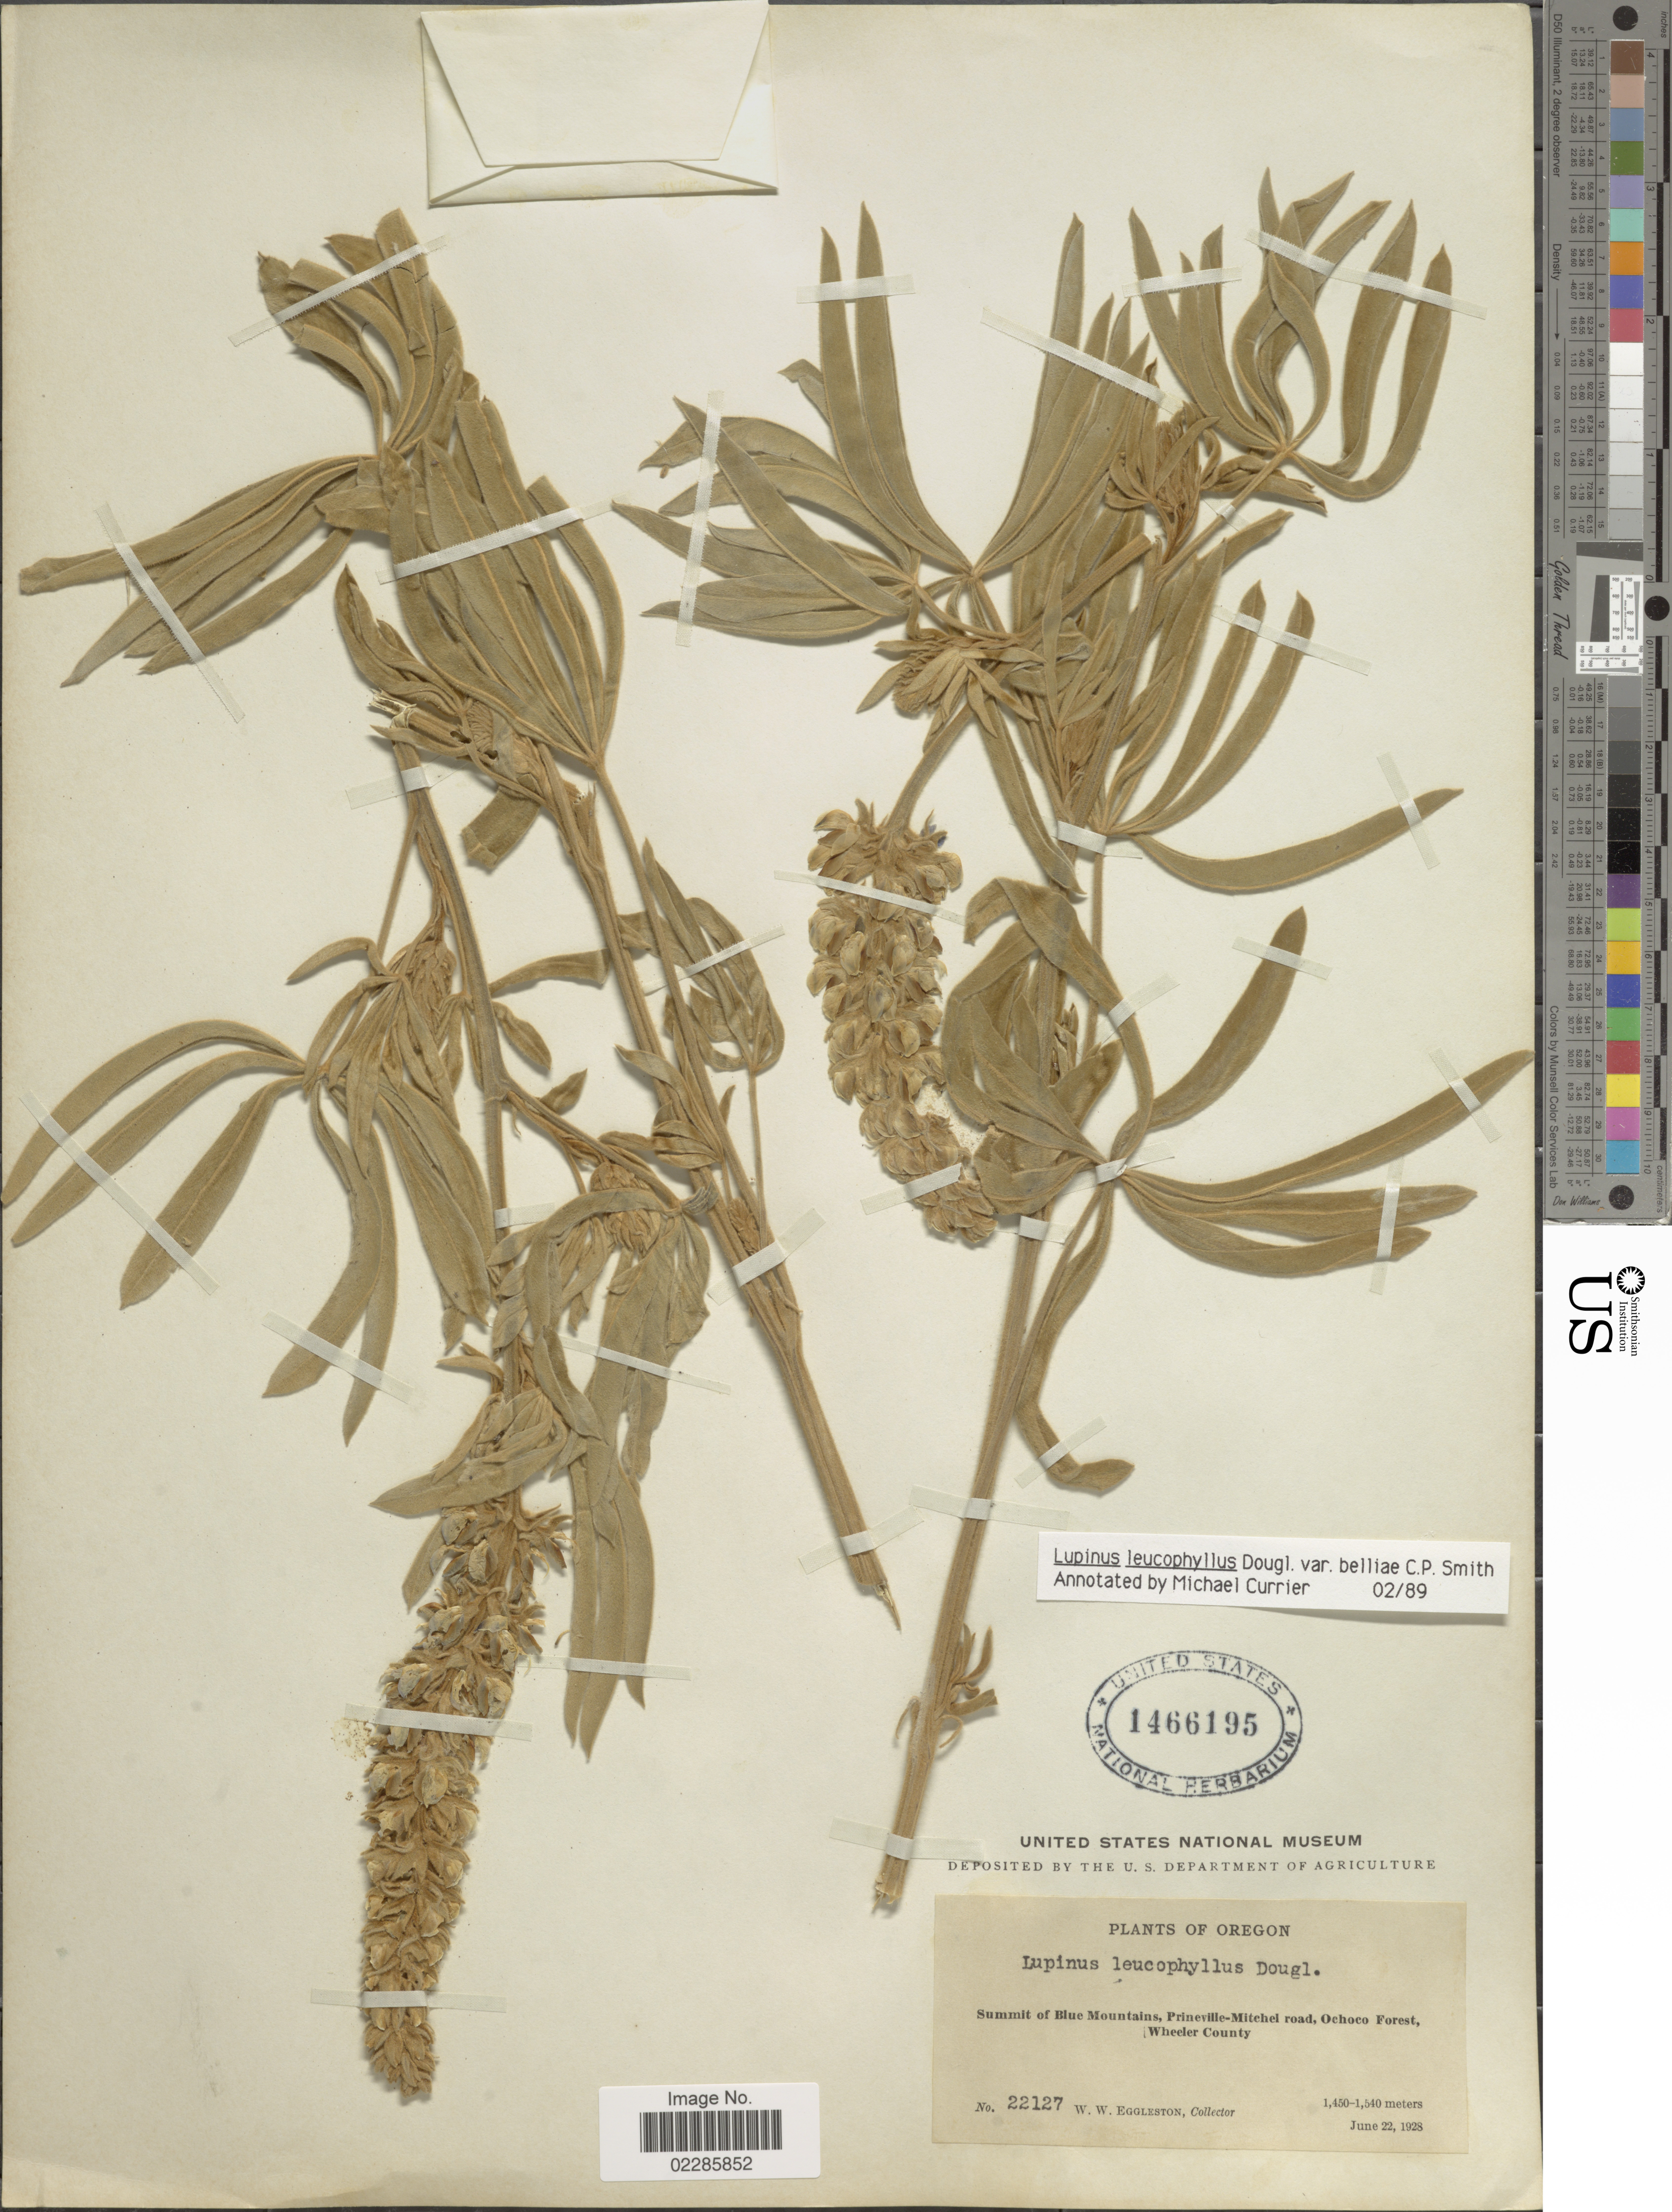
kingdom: Plantae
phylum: Tracheophyta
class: Magnoliopsida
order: Fabales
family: Fabaceae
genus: Lupinus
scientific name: Lupinus leucophyllus var. belliae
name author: C.P. Sm.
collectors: W. W. Eggleston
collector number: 22127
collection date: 1928-06-22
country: United States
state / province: Oregon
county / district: Wheeler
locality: Summit of Blue Mountains, Prineville-Mitchel road, Ochoco Forest, Wheeler County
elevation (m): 1450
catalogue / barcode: US 1466195